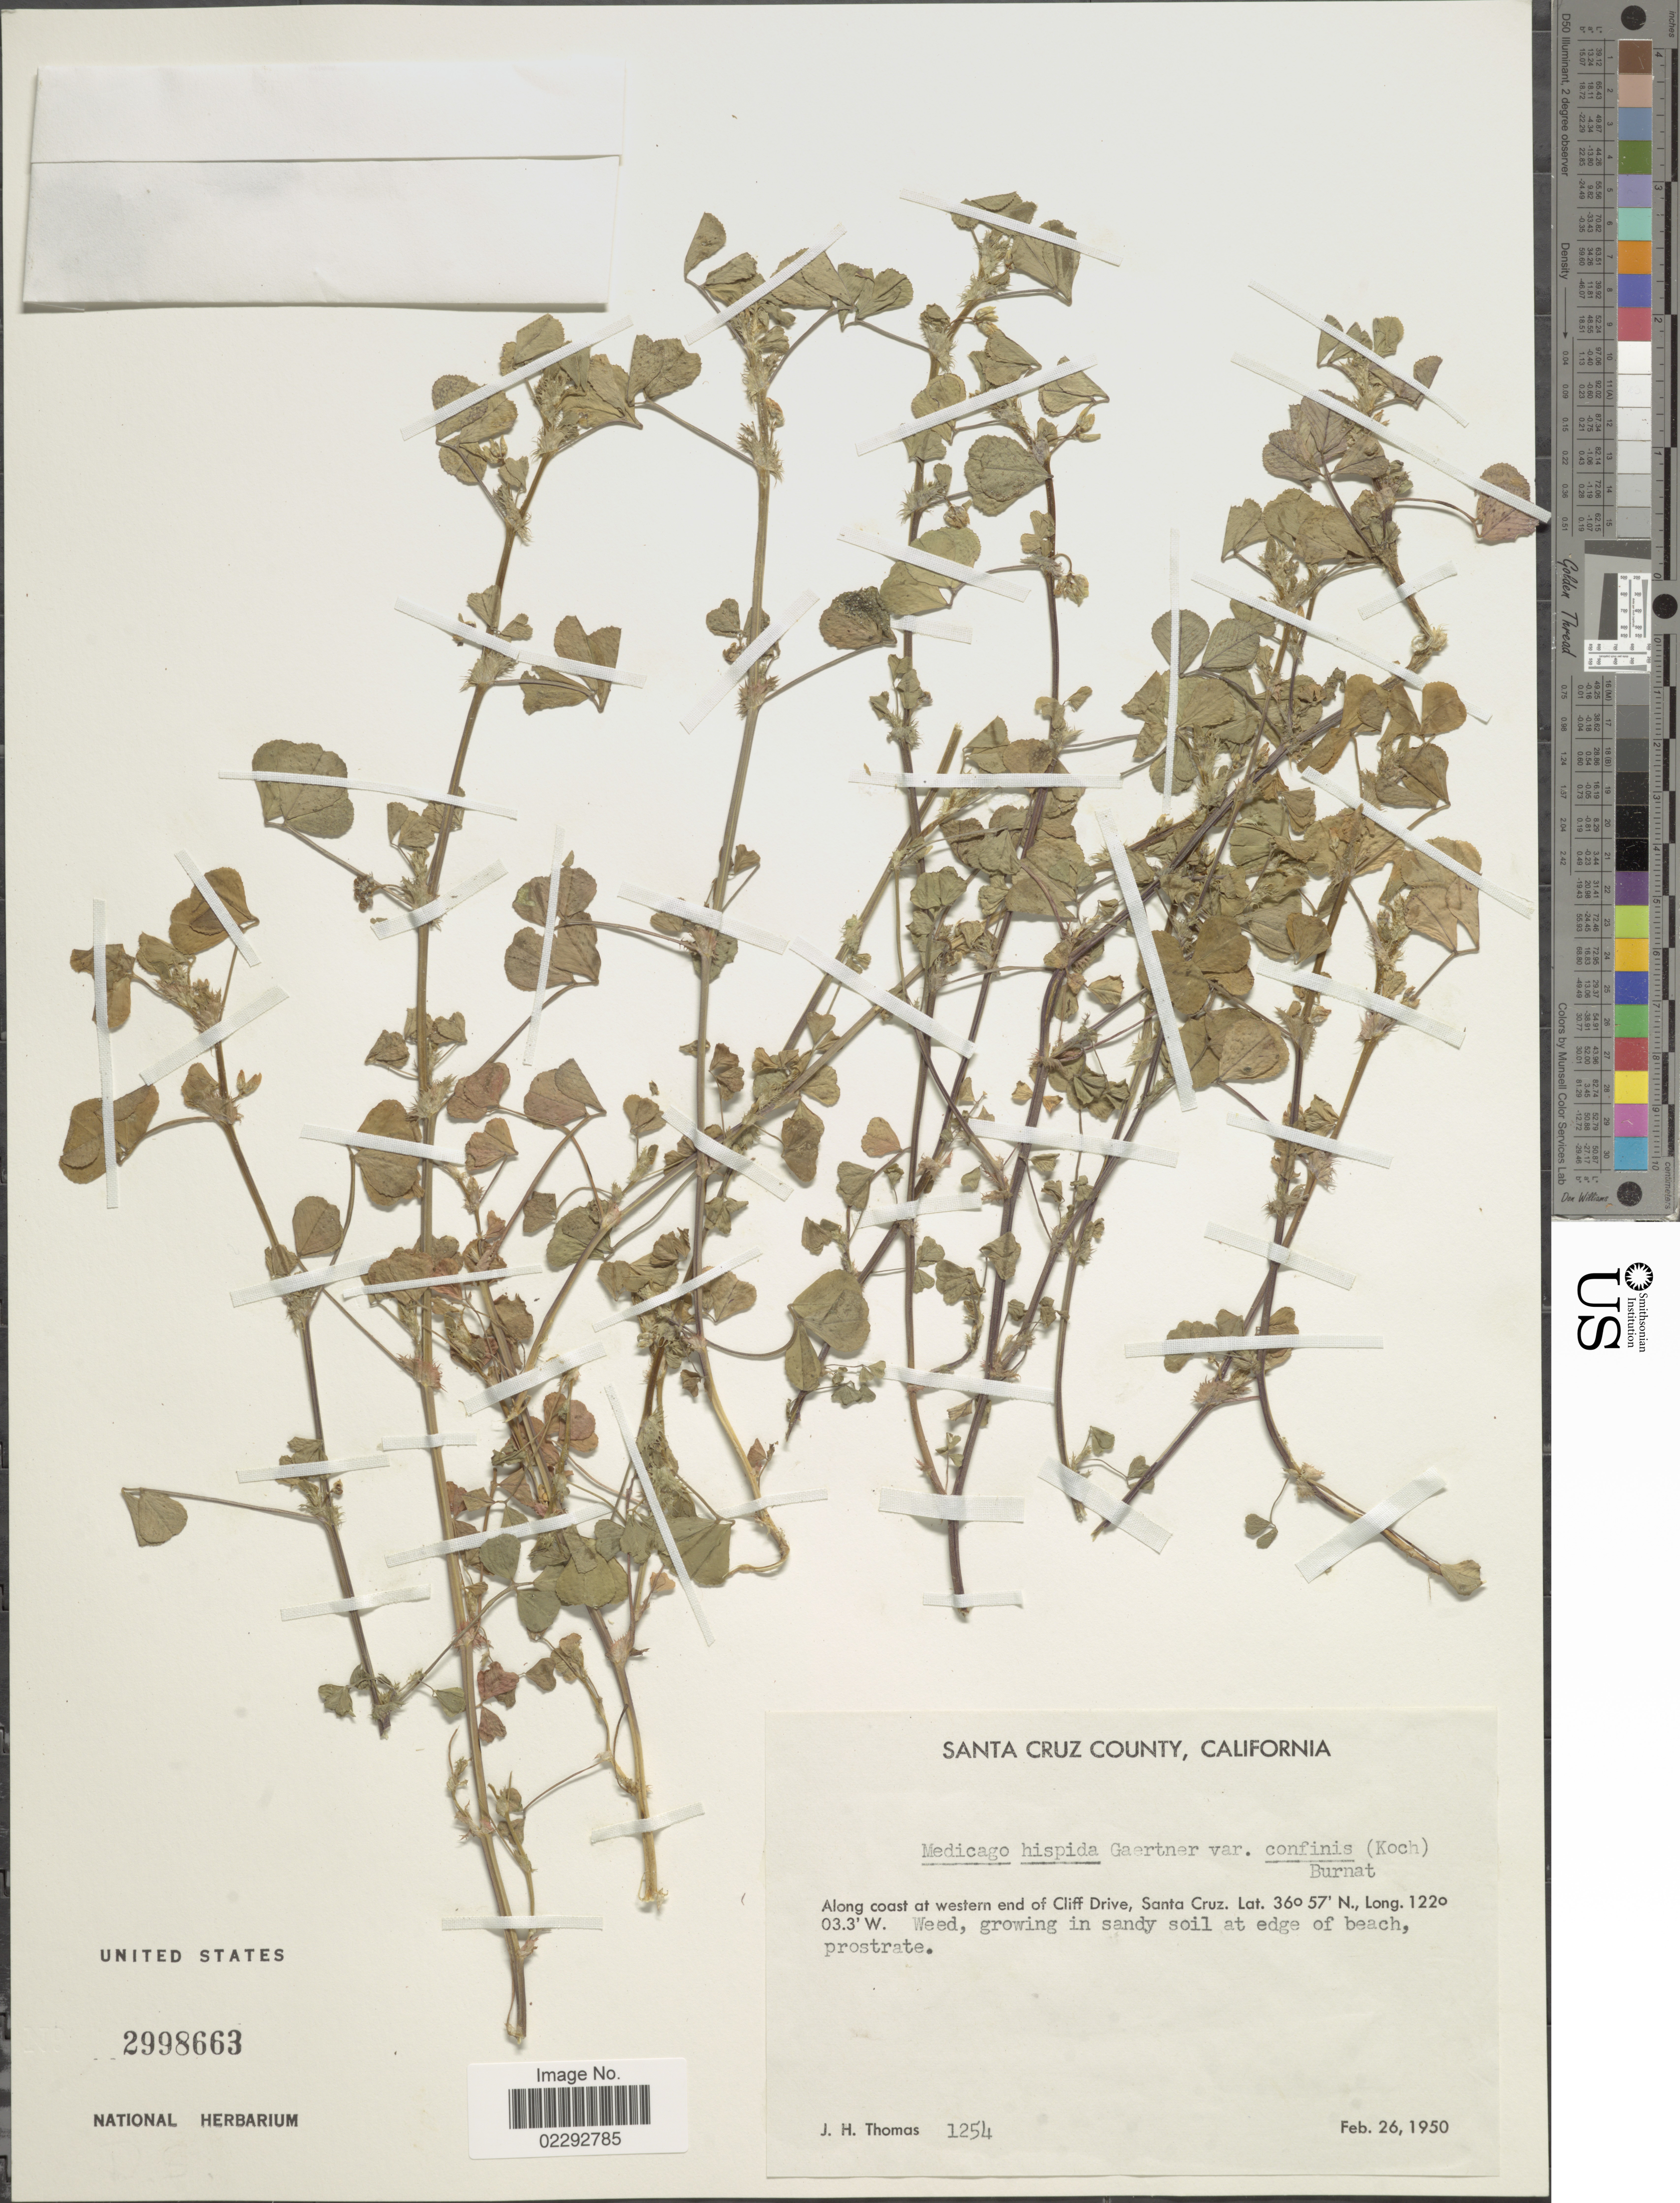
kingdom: Plantae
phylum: Tracheophyta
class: Magnoliopsida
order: Fabales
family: Fabaceae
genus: Medicago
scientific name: Medicago hispida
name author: Gaertn.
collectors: J. H. Thomas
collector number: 1254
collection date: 1950-02-26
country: United States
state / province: California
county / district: Santa Cruz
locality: Santa Cruz County. Along coast at western end of Cliff Drive, Santa Cruz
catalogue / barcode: US 2998663